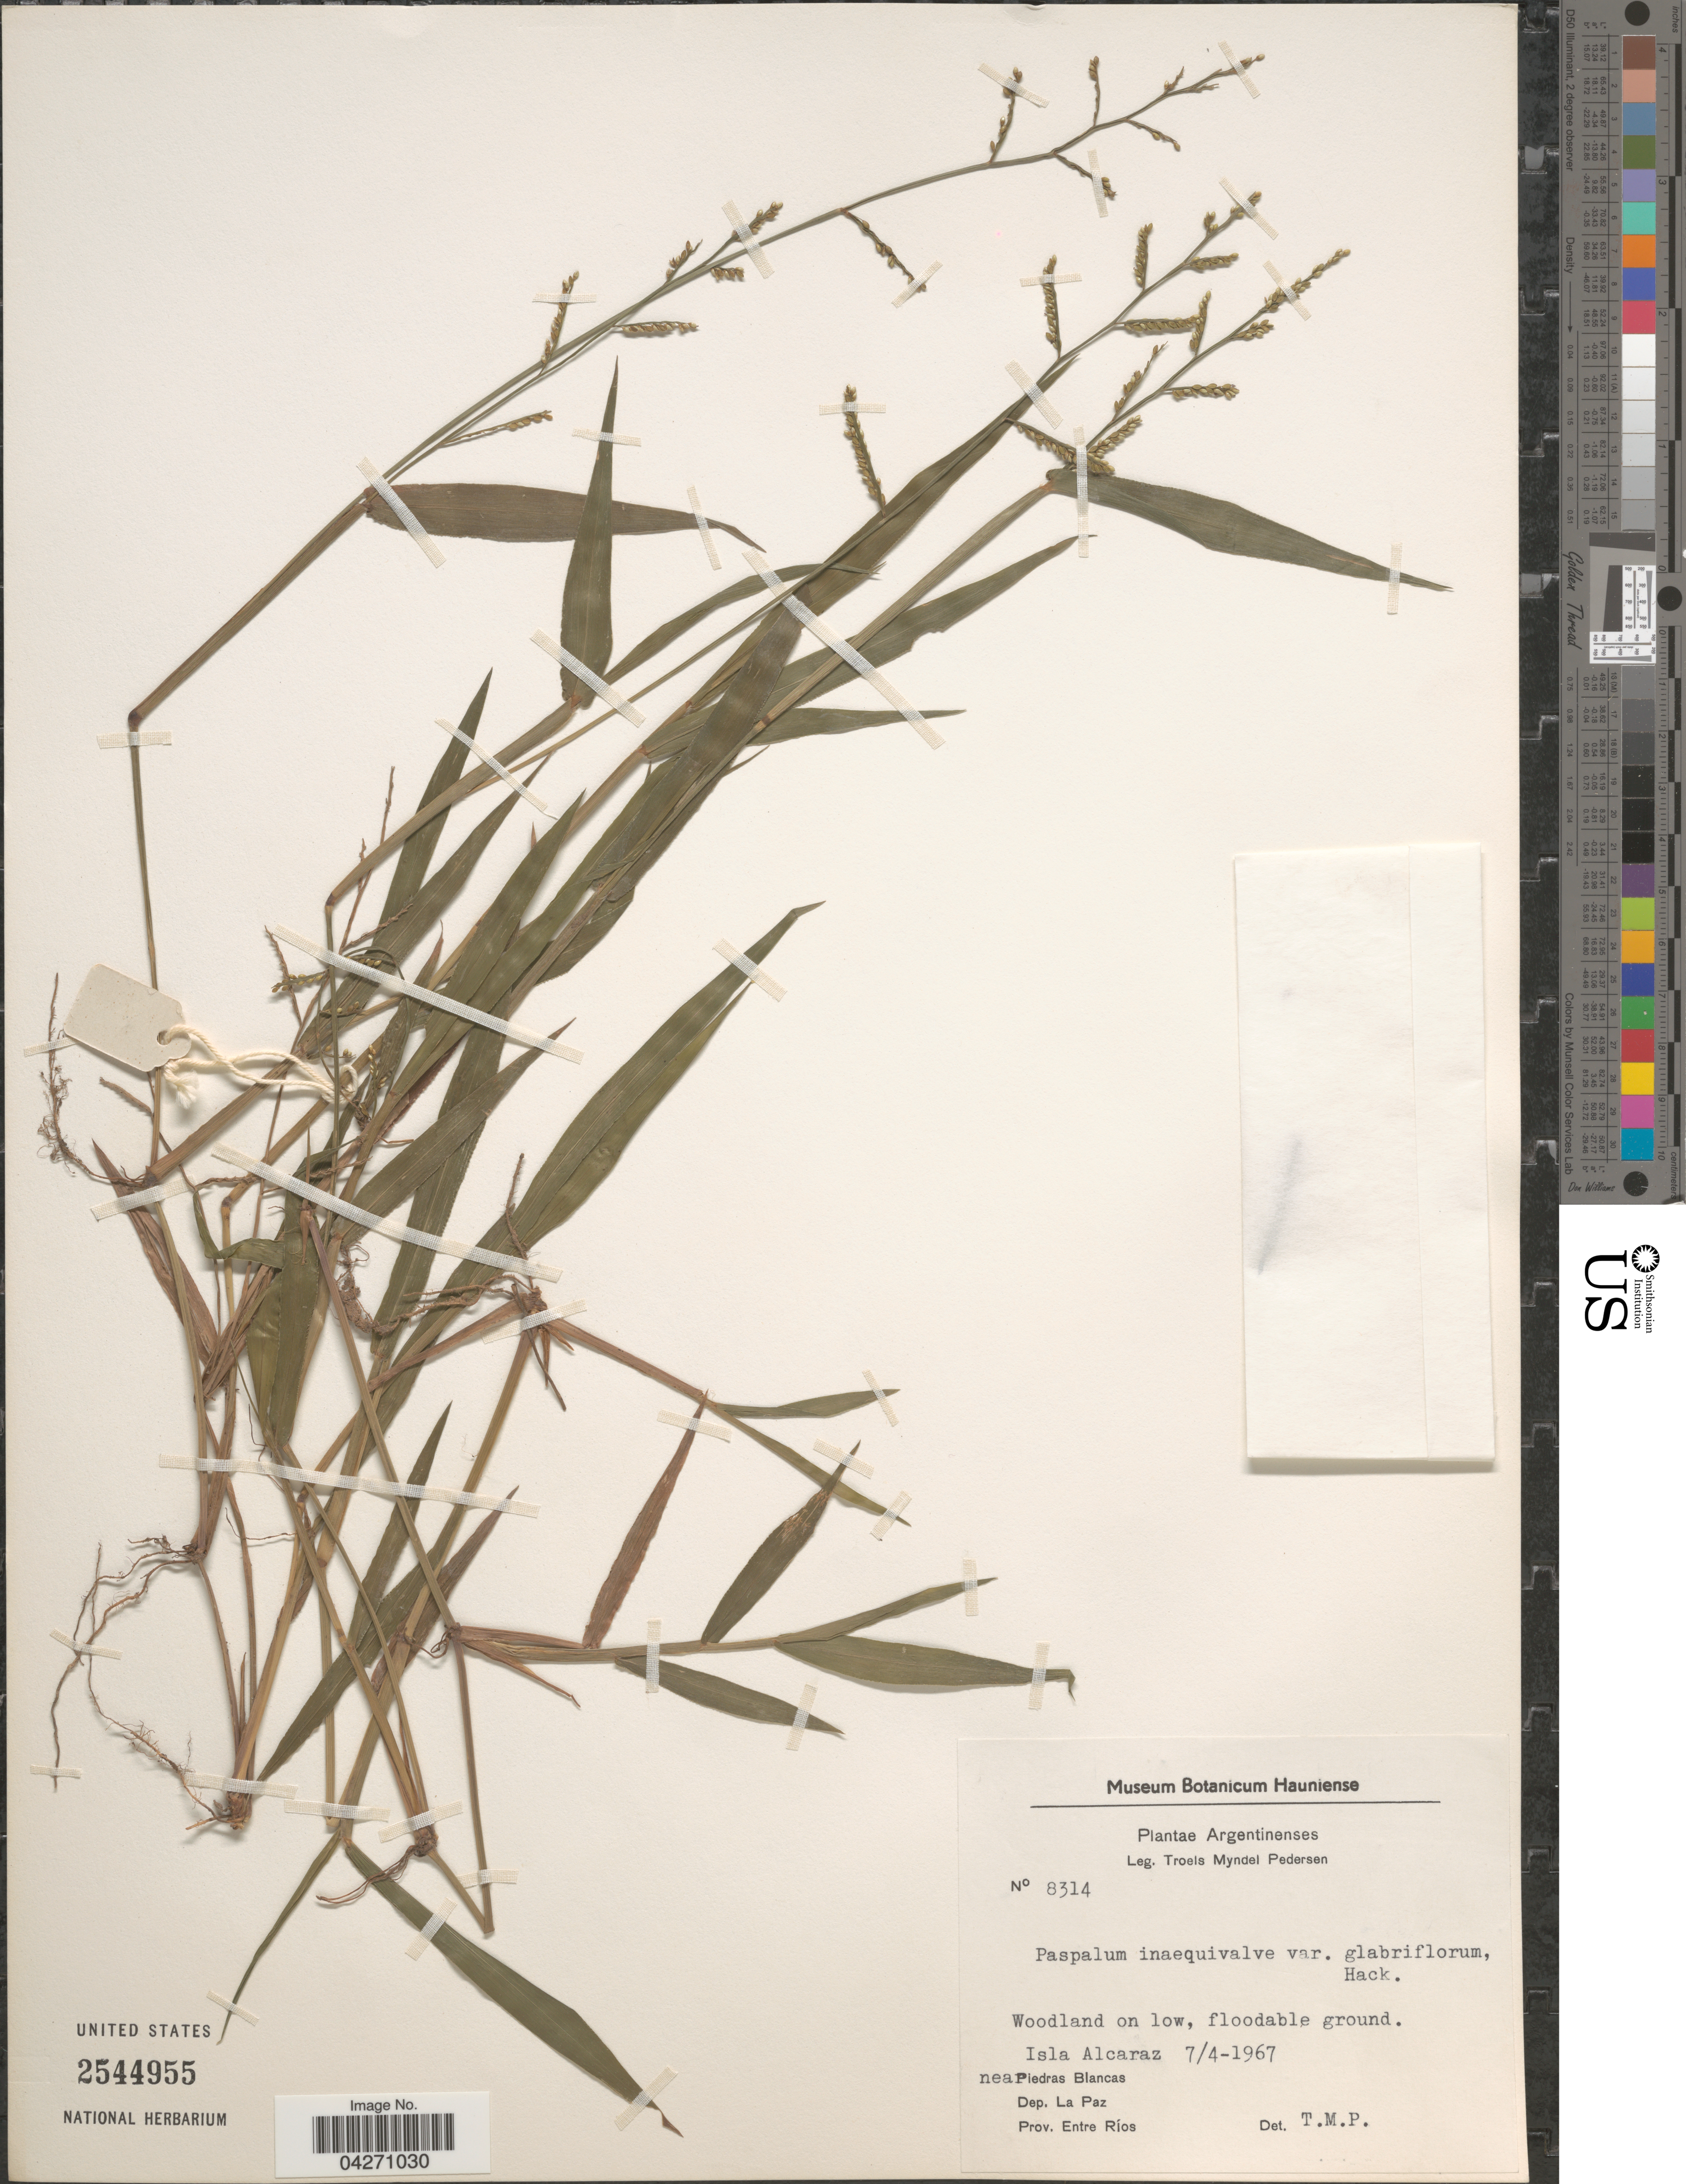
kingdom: Plantae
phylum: Tracheophyta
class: Liliopsida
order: Poales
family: Poaceae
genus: Paspalum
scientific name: Paspalum inaequivalve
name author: Raddi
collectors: T. Pederson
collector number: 8314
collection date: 1967-04-07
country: Argentina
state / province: Entre Rios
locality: Isla Alcaraz near Piedras Blancas. Dep. La Paz.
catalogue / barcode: US 2544955